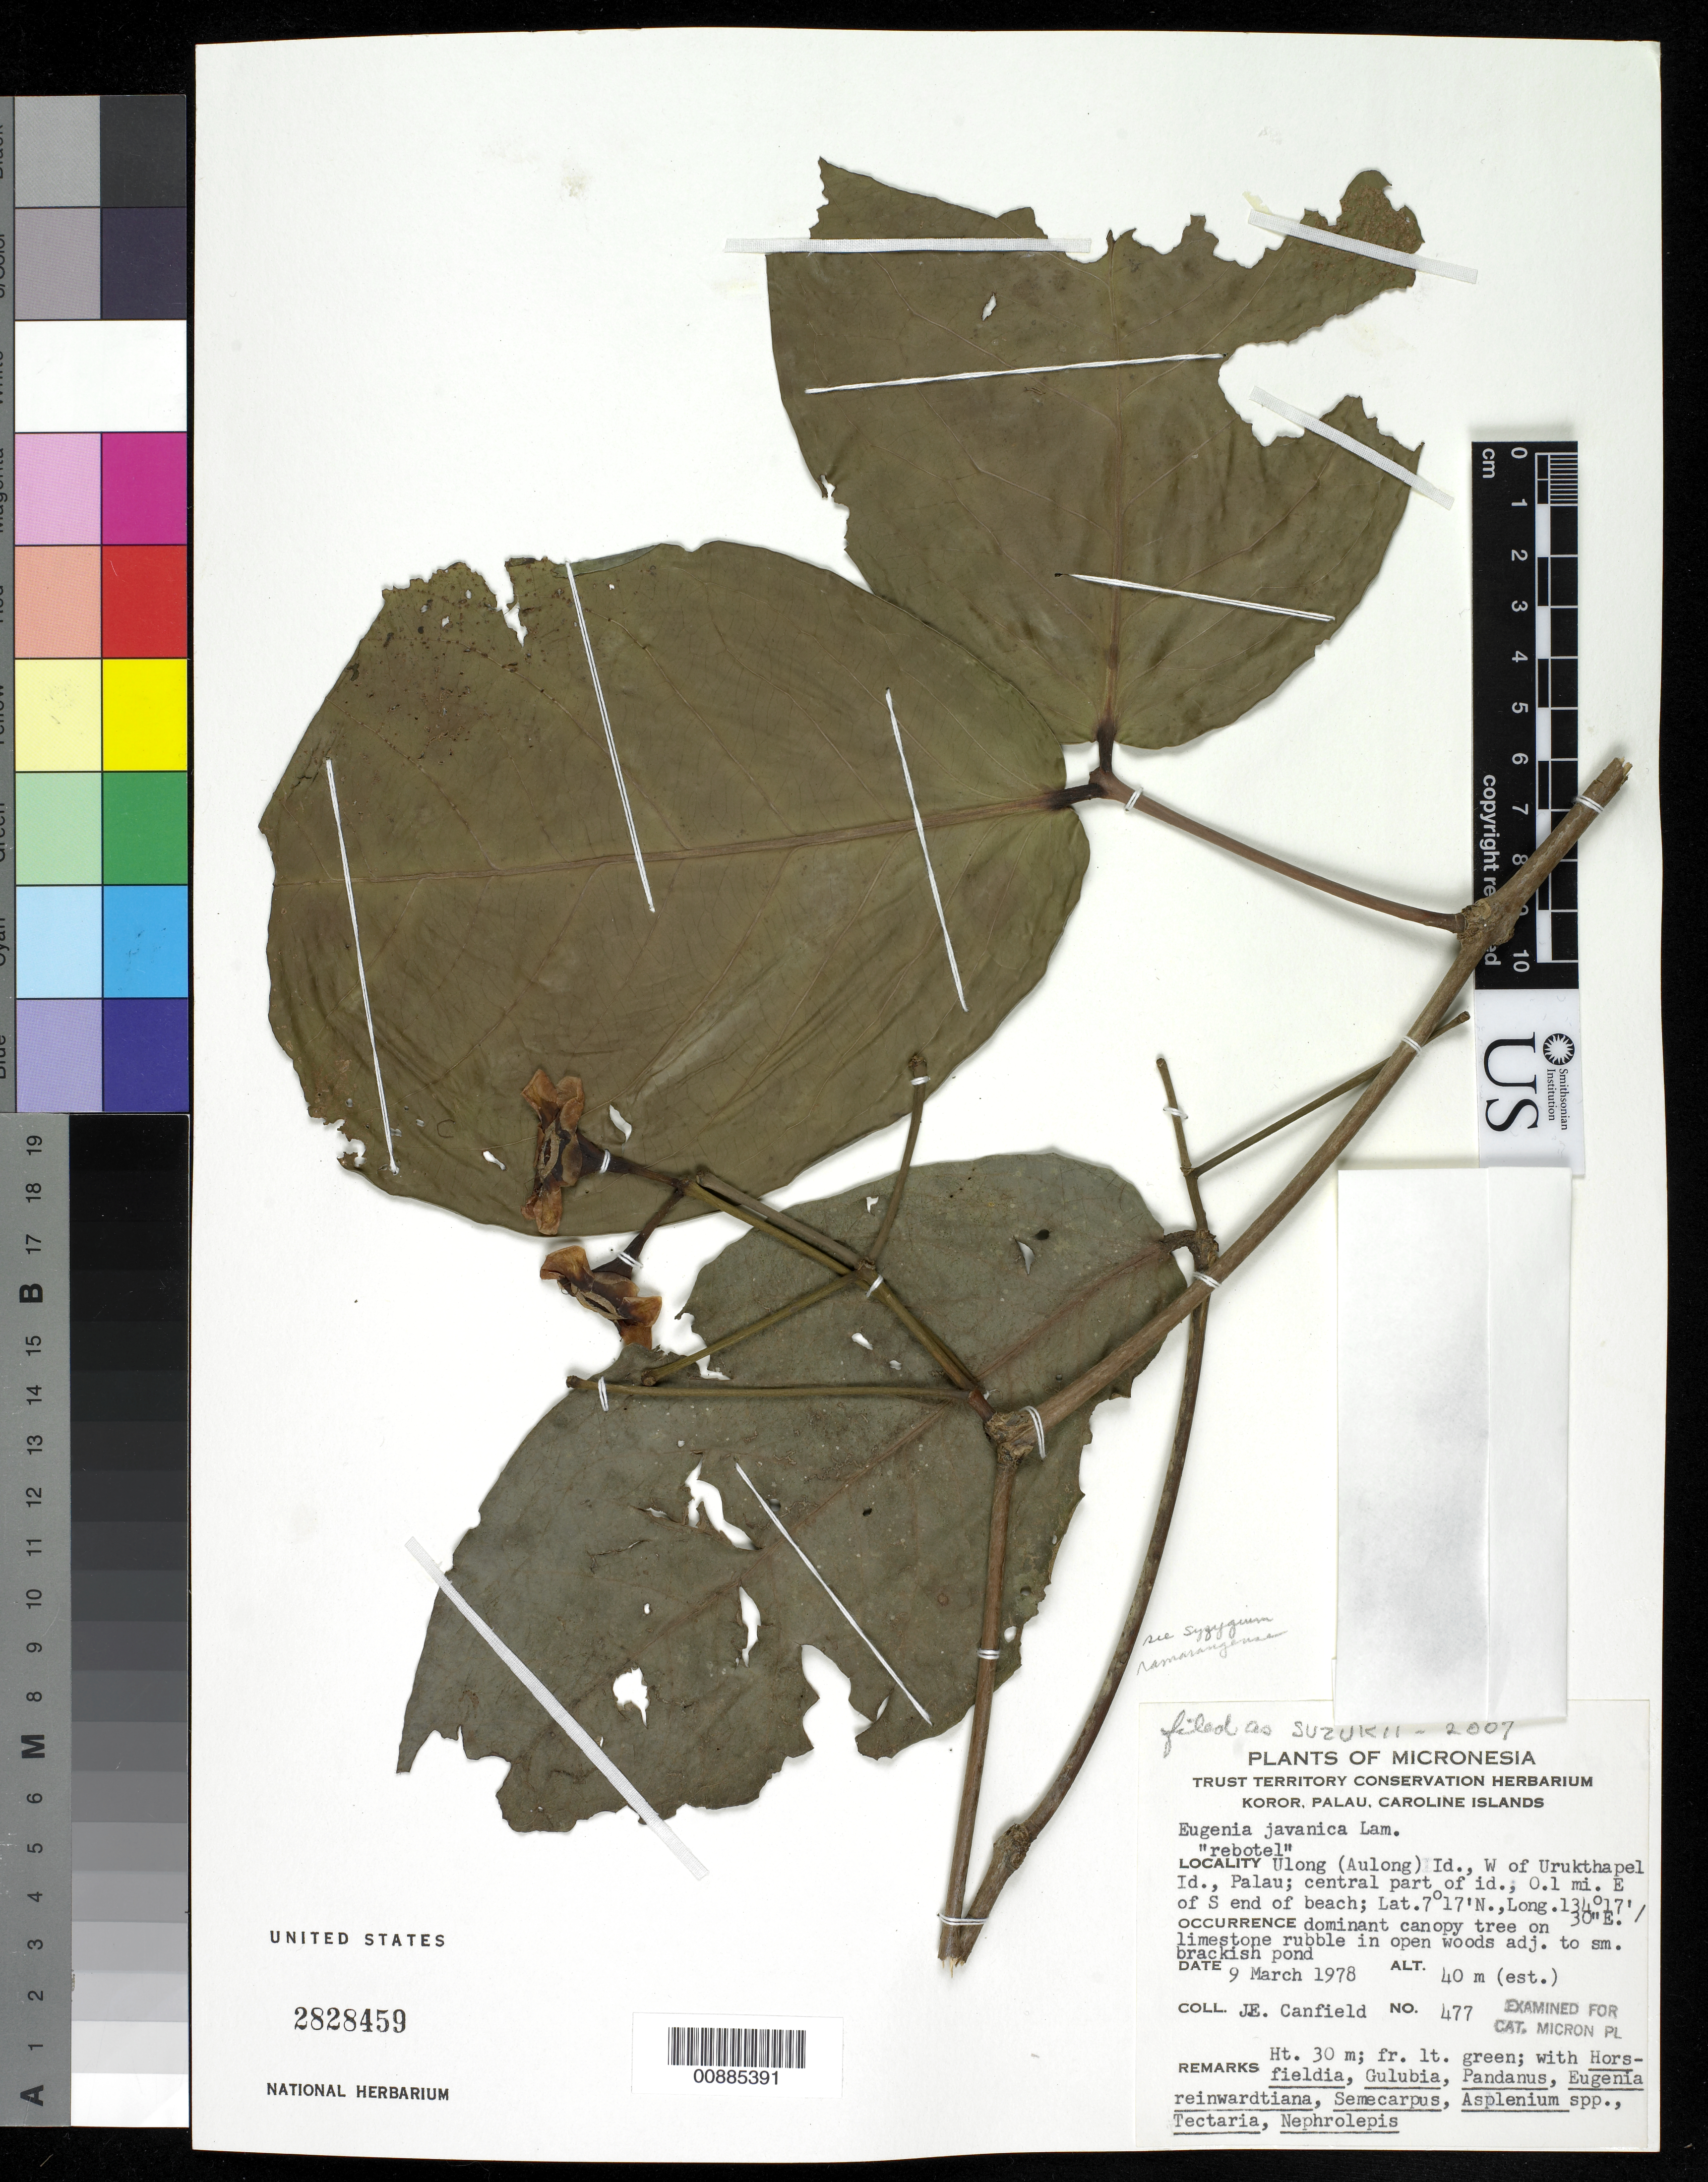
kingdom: Plantae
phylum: Tracheophyta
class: Magnoliopsida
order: Myrtales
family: Myrtaceae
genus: Syzygium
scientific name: Syzygium samarangense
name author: (Blume) Merr. & L.M. Perry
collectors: J. E. Canfield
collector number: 477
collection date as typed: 09 Mar 1978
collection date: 1978-03-09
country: Palau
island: Ulong [Aulong]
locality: Ulong (Aulong), central part of Island., 0.1 mi. E of S end of beach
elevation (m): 40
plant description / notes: cited by Byng et al., Phytotaxa 427(2): 124. 2019.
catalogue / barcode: US 2828459